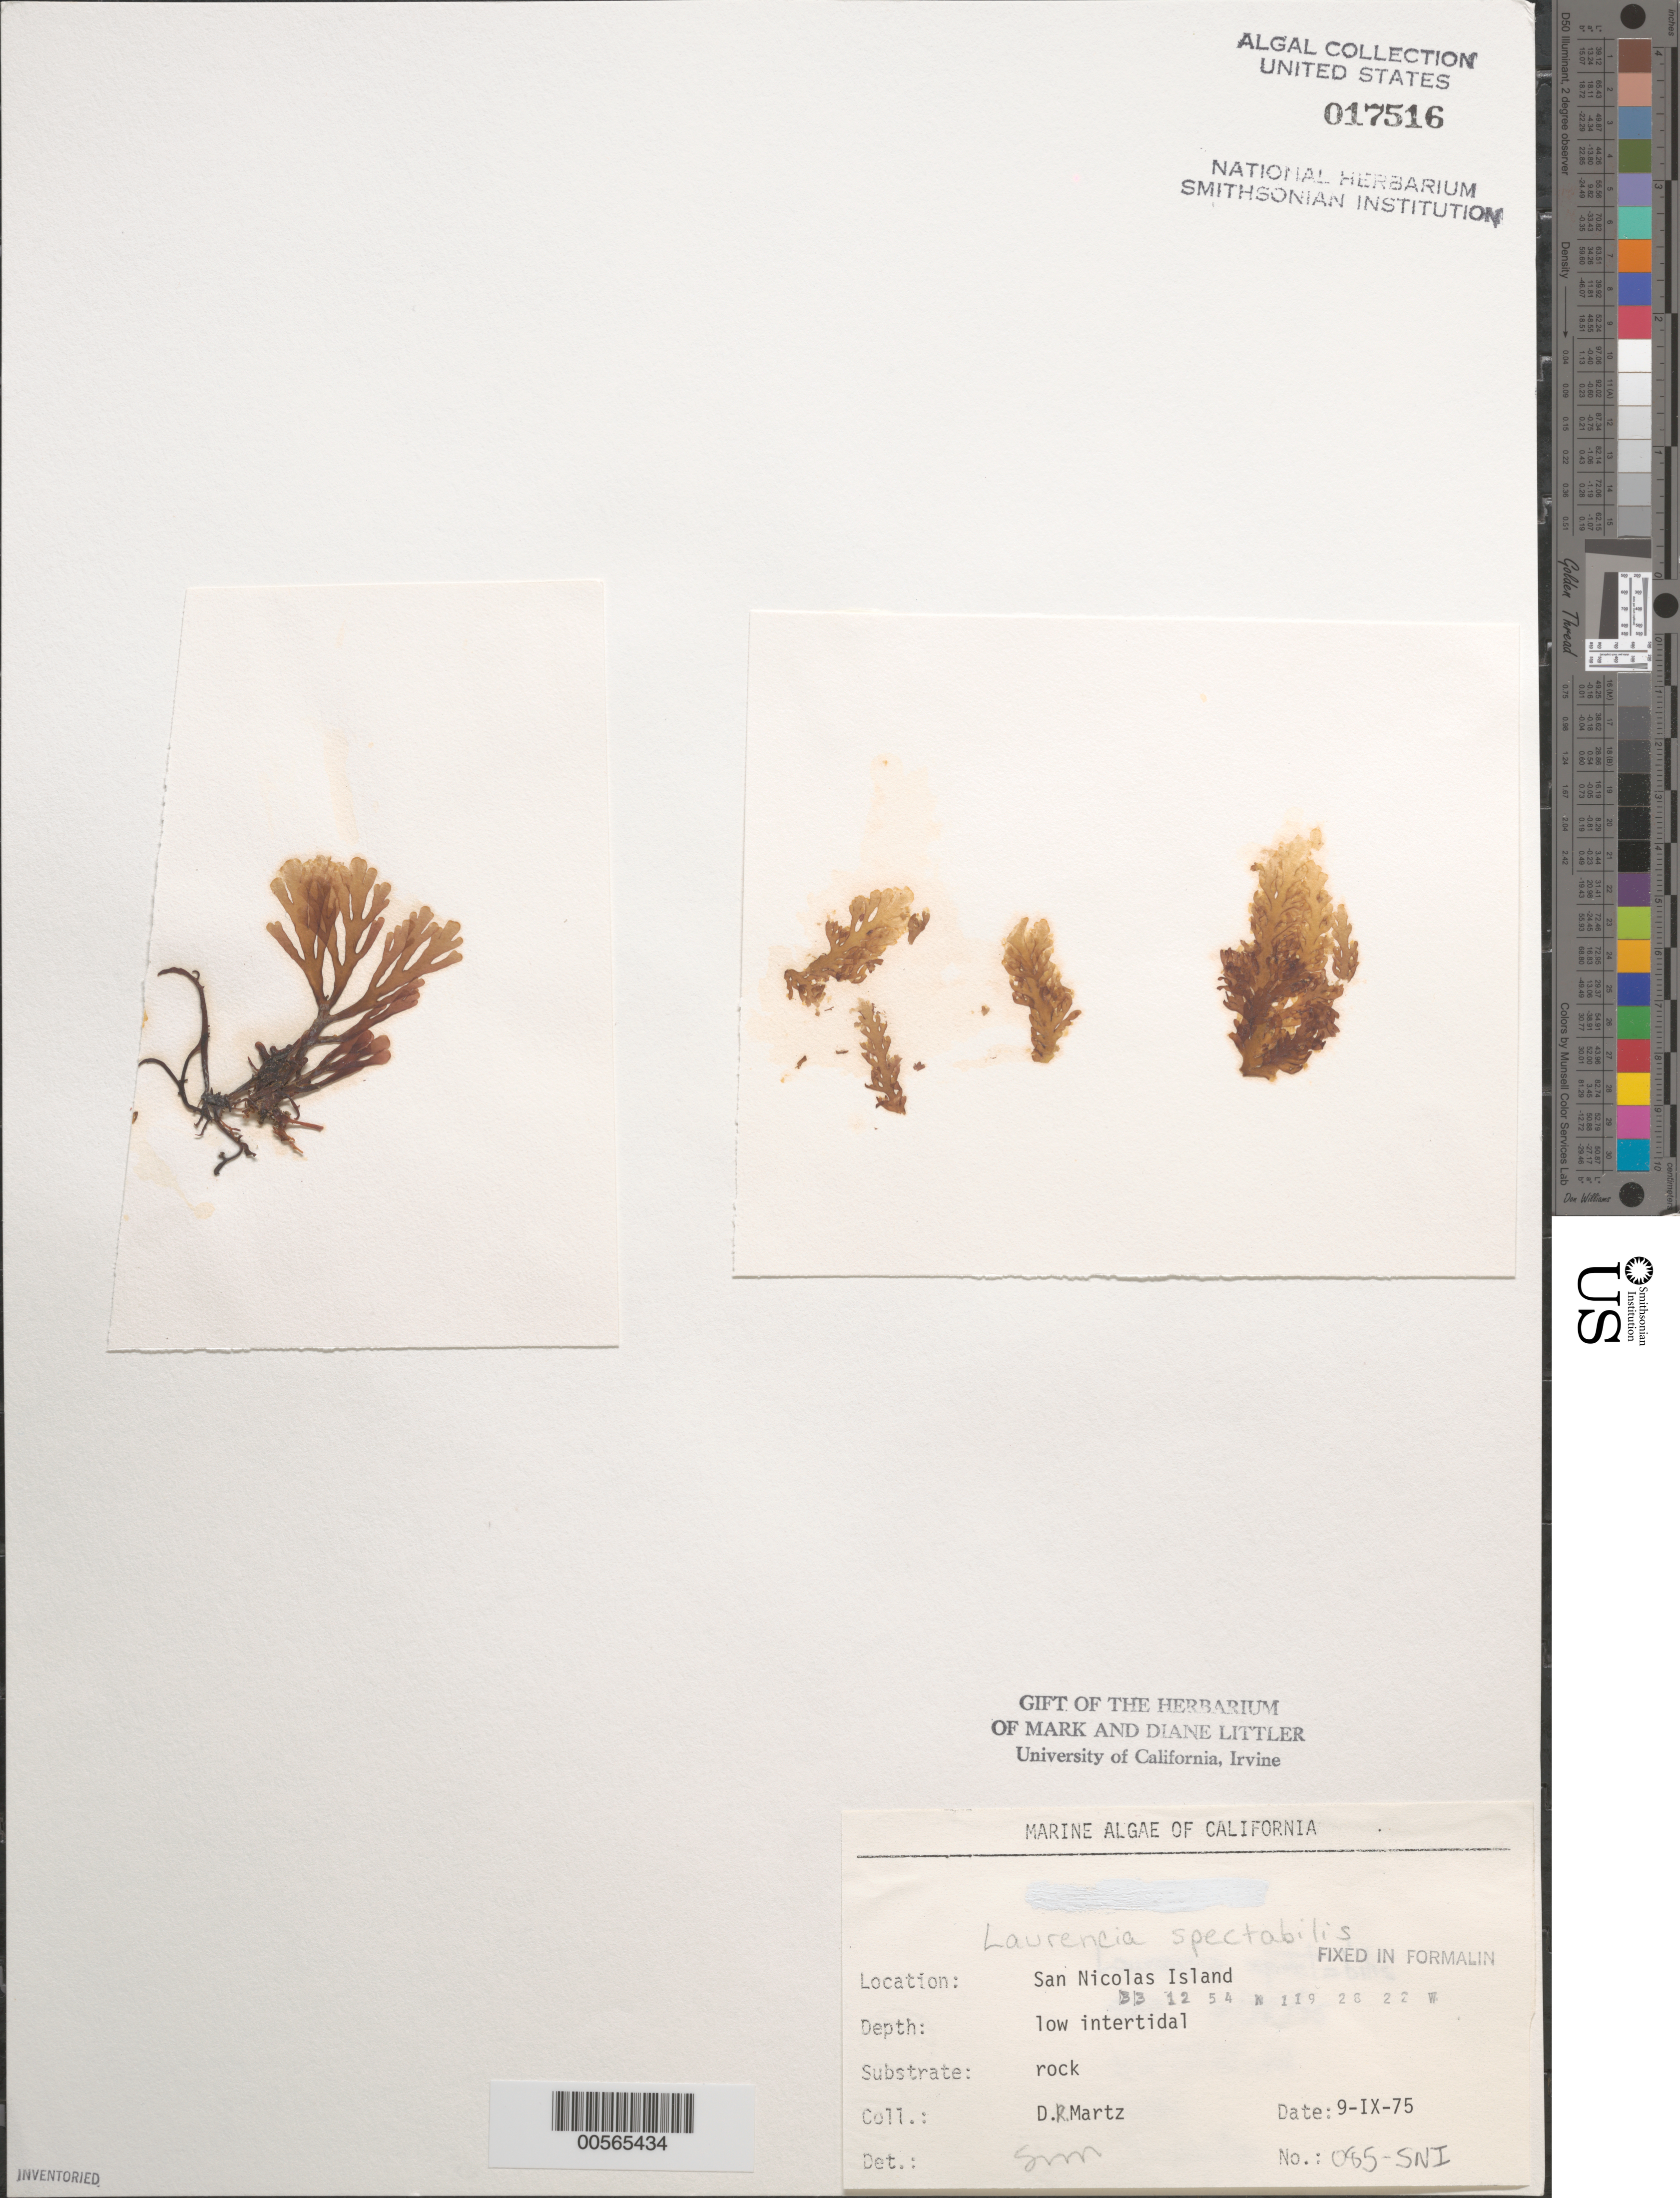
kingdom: Plantae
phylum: Rhodophyta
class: Florideophyceae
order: Ceramiales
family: Rhodomelaceae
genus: Osmundea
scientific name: Osmundea spectabilis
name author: (Postels & Rupr.) K.W. Nam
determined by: Algae name updating Project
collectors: D. Martz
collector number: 085-sni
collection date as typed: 09 Sep 1975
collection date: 1975-09-09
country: United States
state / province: California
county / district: Ventura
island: San Nicolas Island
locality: Dutch Harbor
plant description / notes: BLM-SOCALBIGHT Rocky Intertidal Survey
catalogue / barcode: US 17516